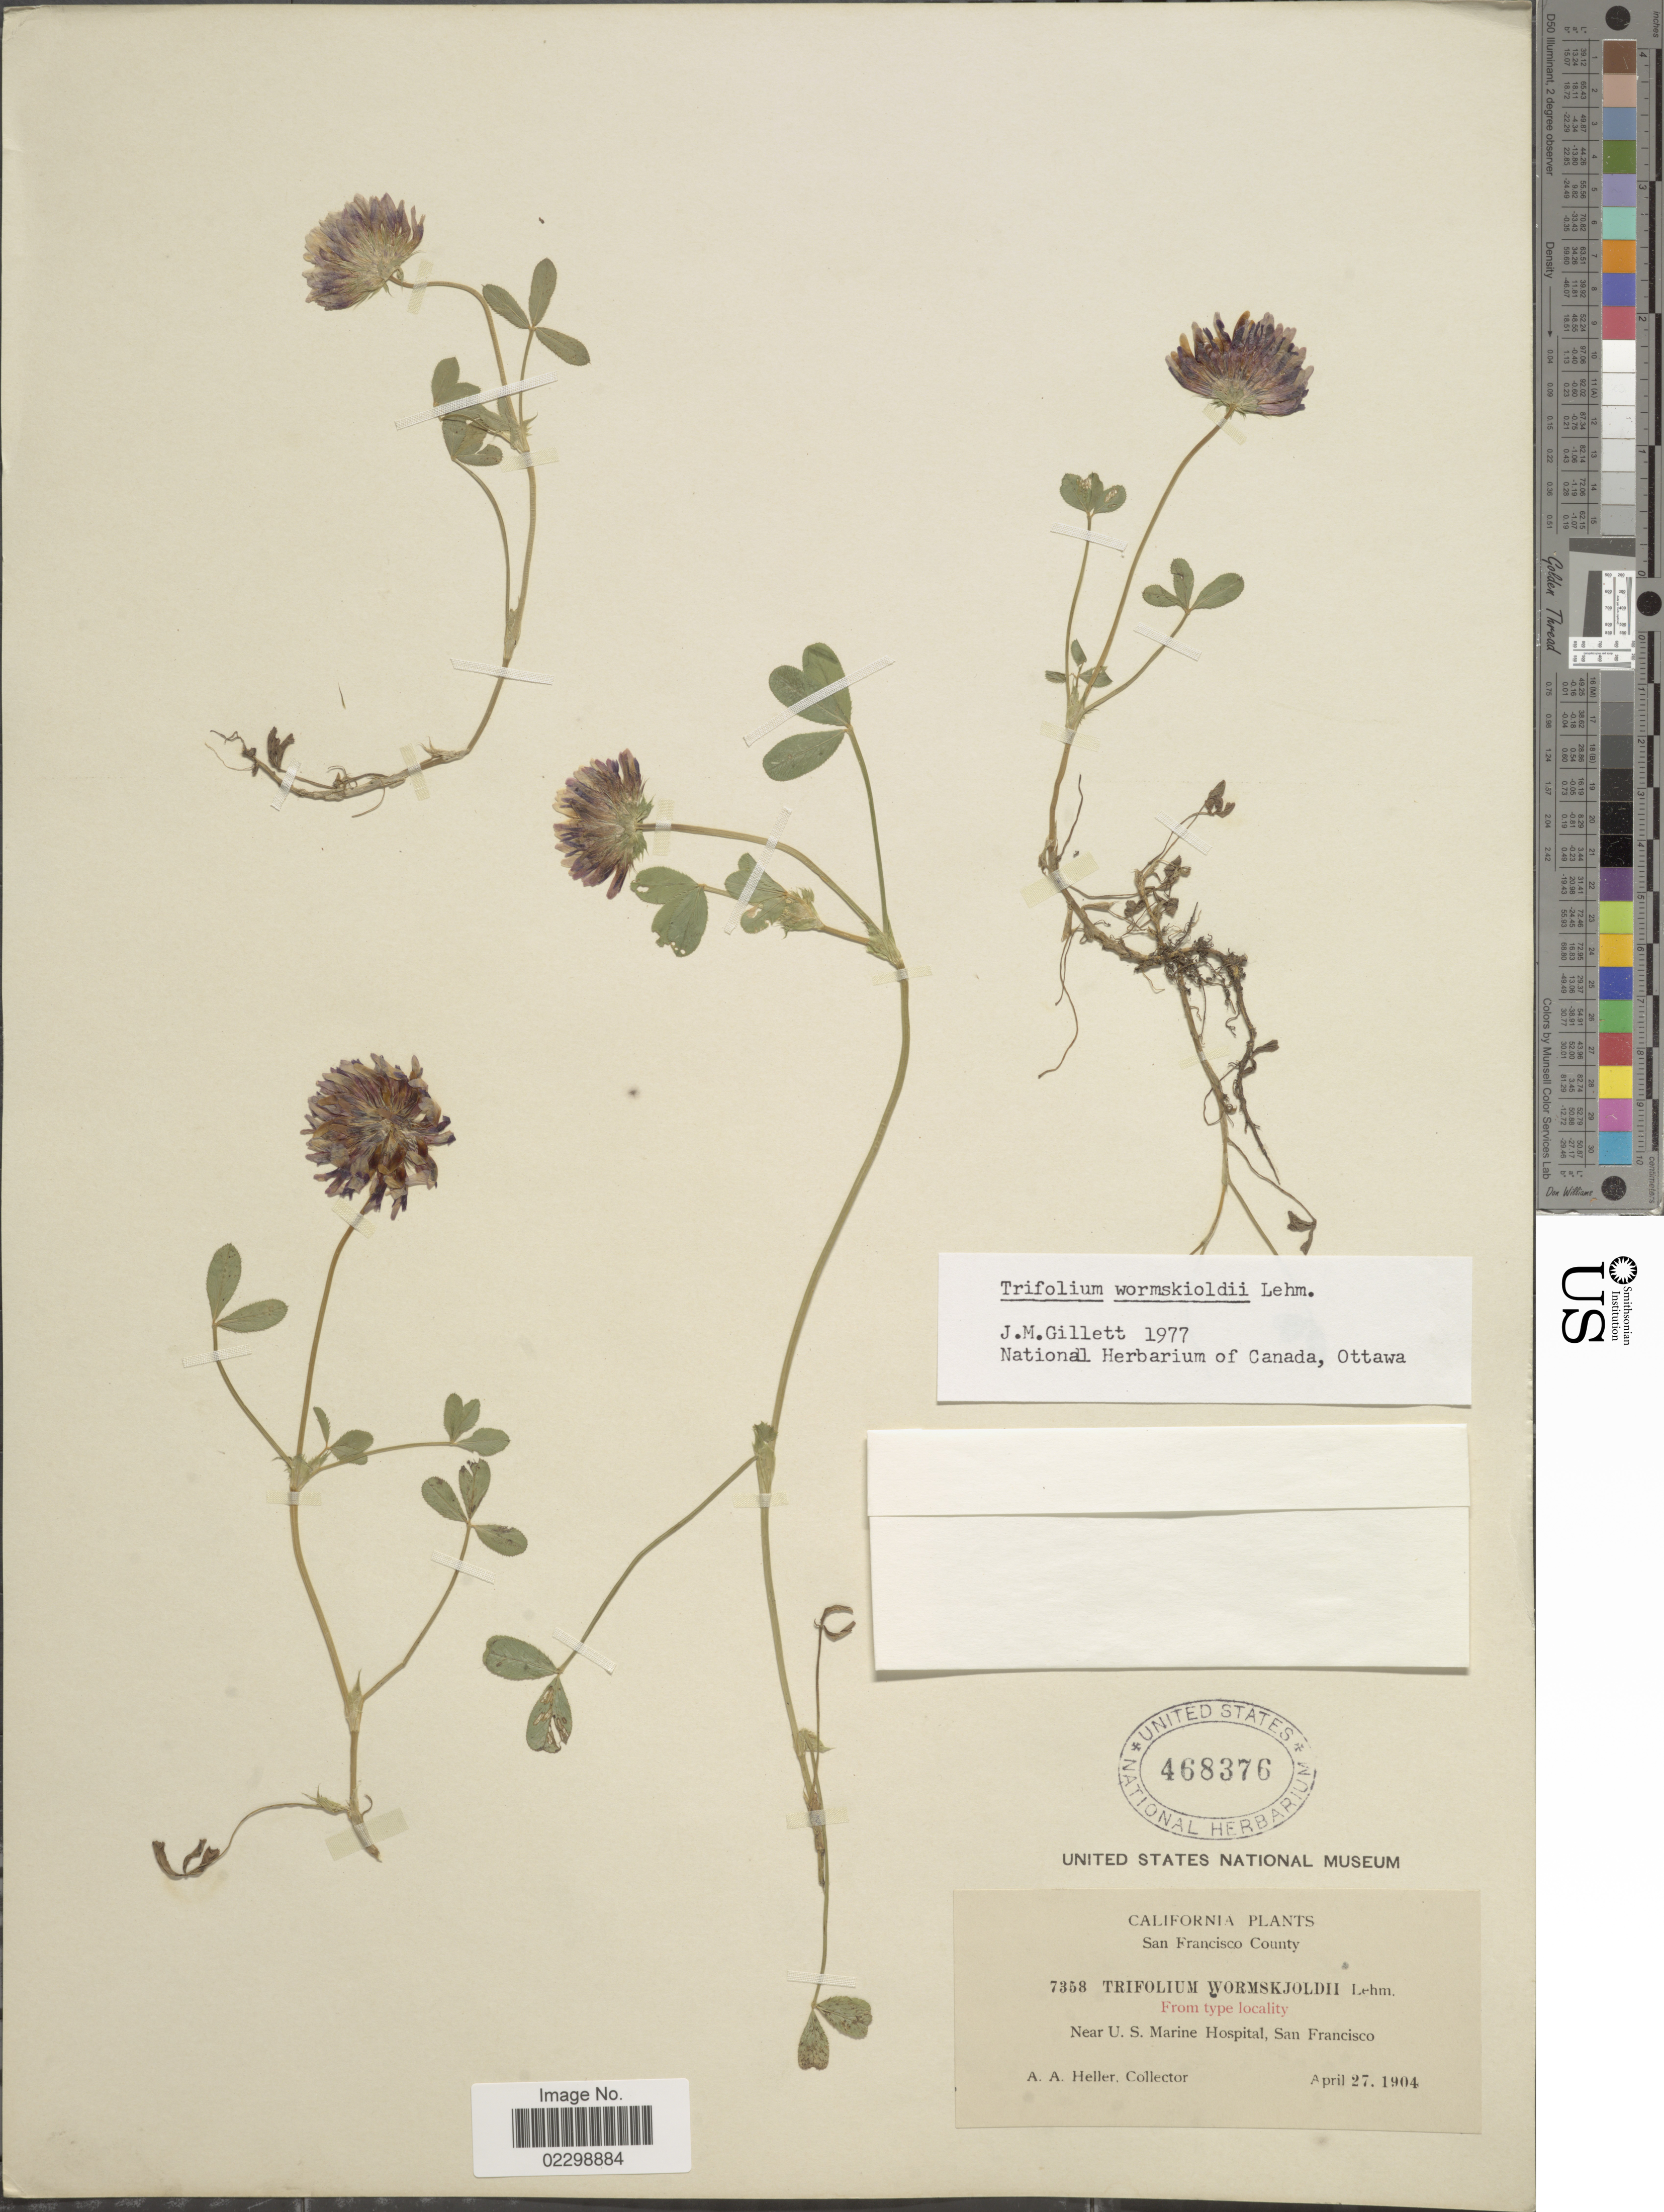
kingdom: Plantae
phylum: Tracheophyta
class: Magnoliopsida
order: Fabales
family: Fabaceae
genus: Trifolium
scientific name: Trifolium wormskioldii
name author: Lehm.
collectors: A. A. Heller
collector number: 7358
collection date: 1904-04-27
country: United States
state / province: California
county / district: San Francisco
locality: San Francisco County, near U.S. Marine Hospital, San Francisco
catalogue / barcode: US 468376